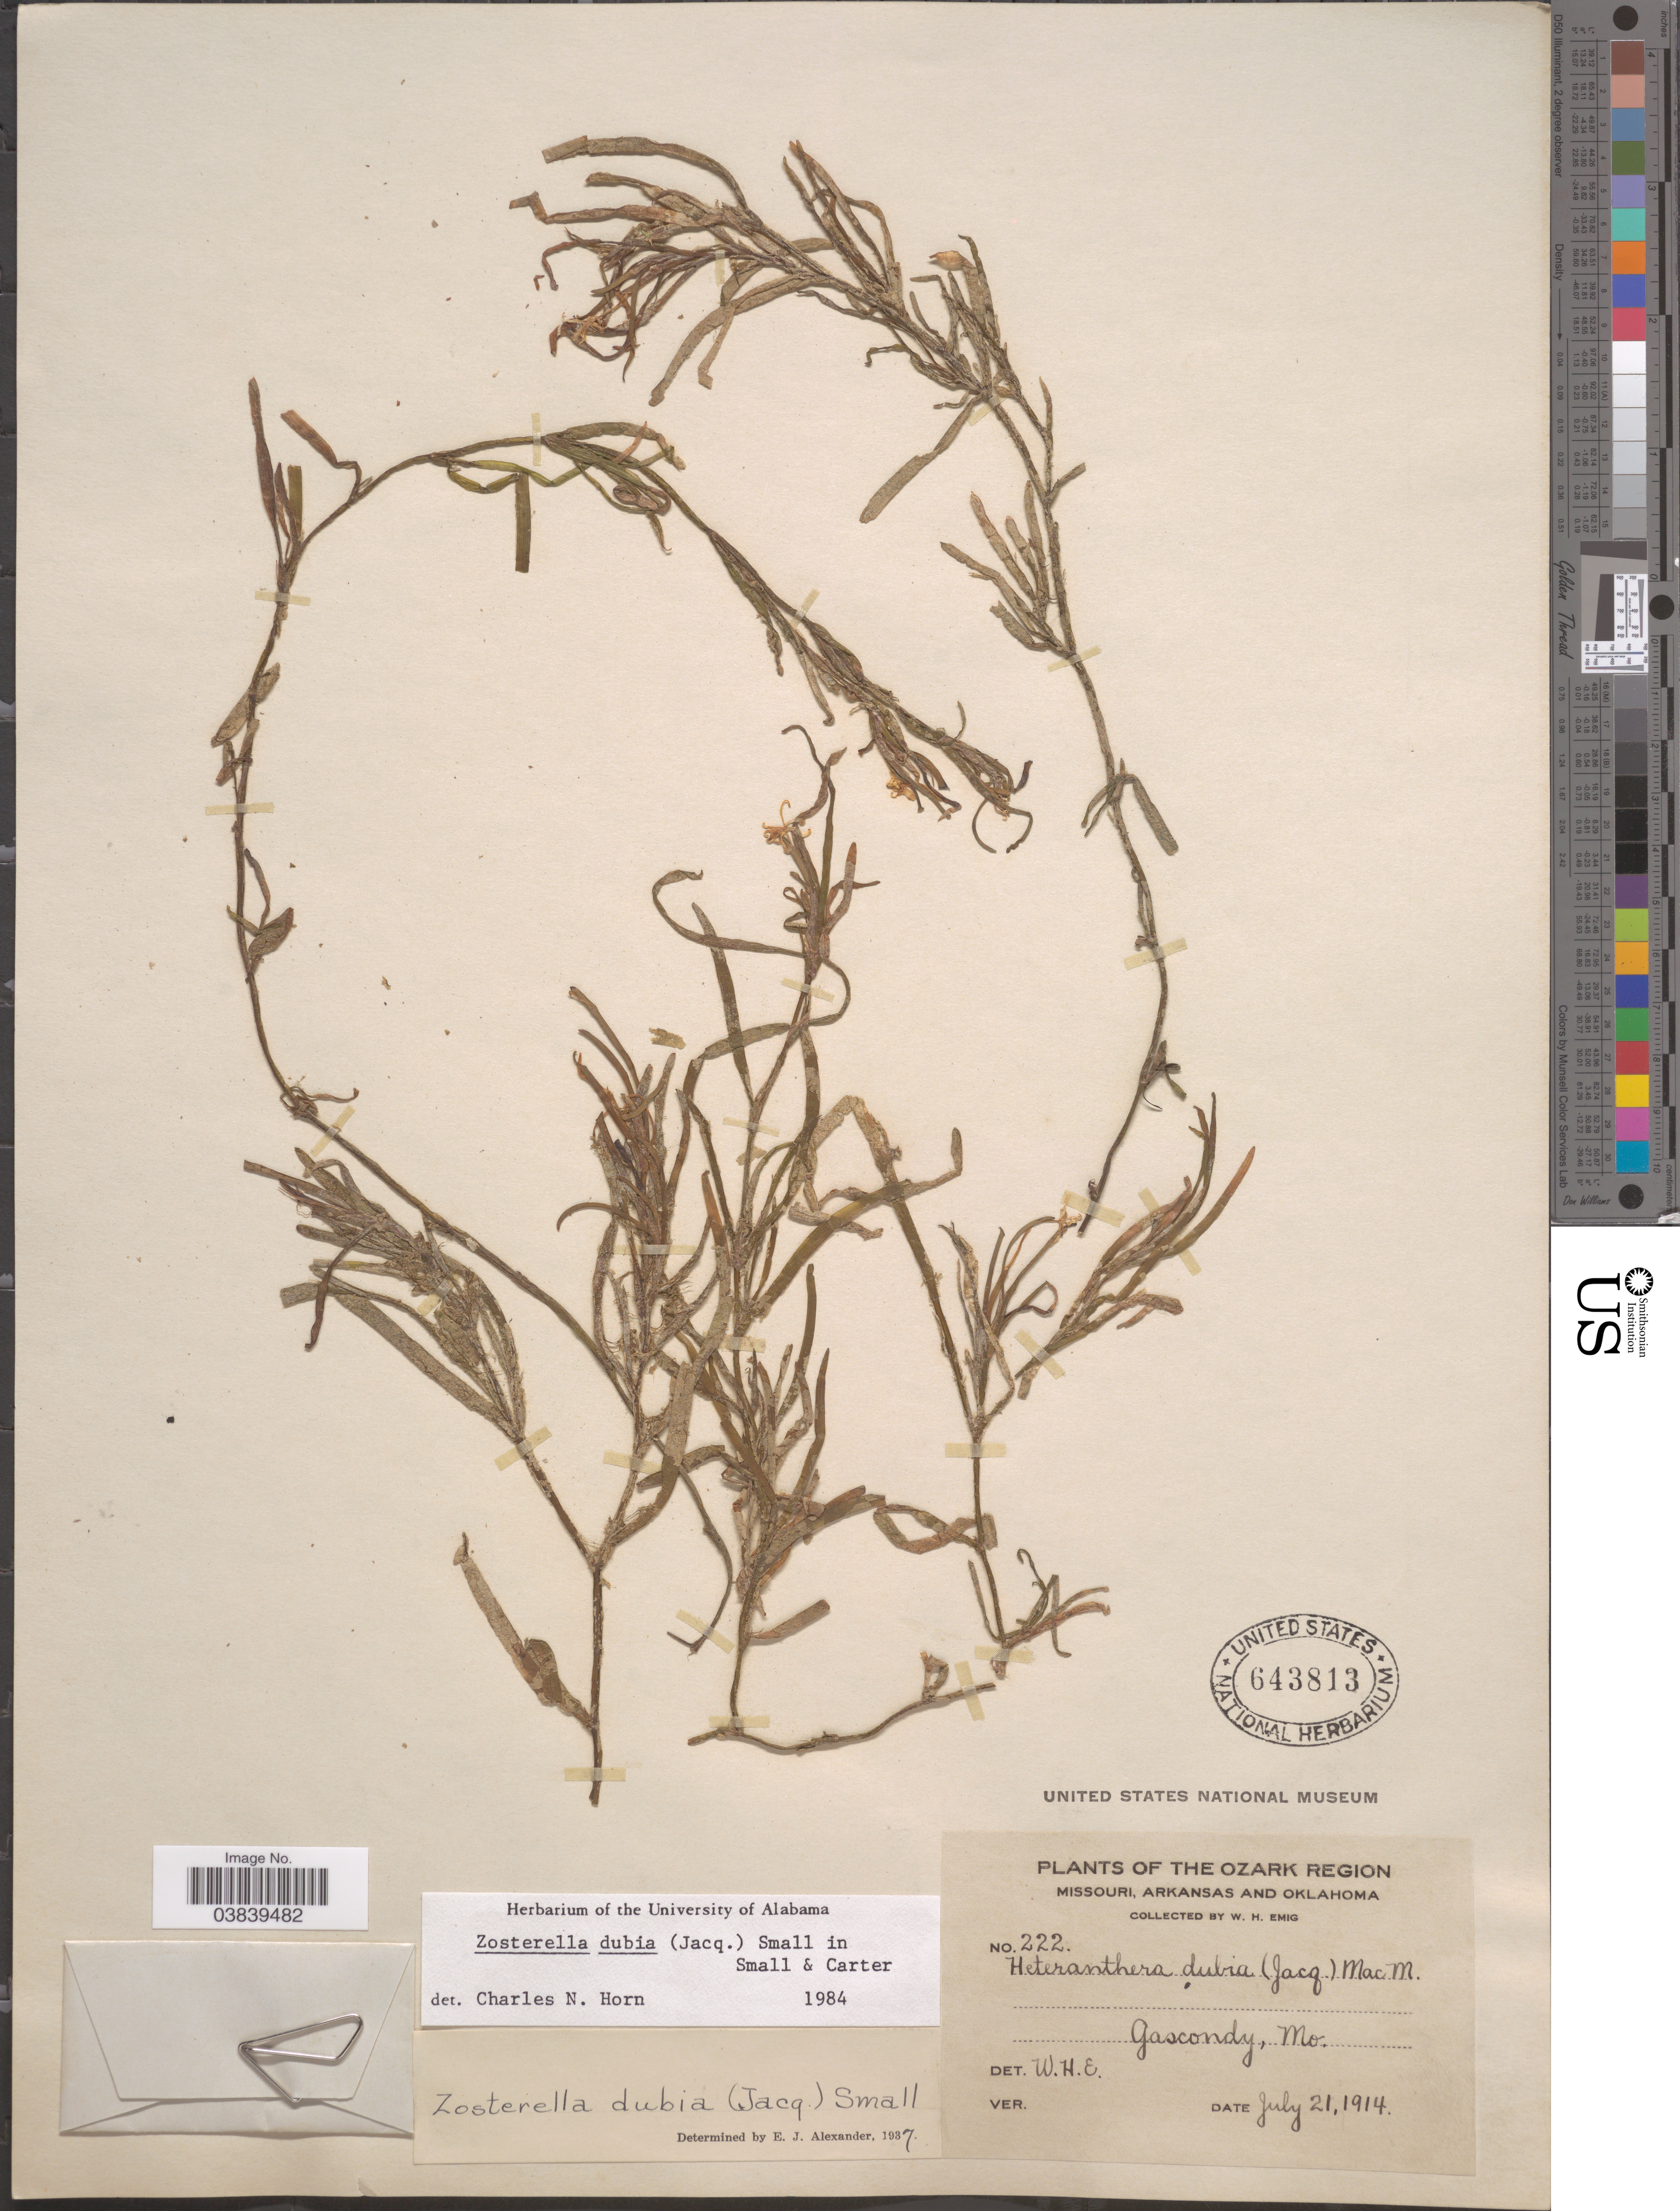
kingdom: Plantae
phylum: Tracheophyta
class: Liliopsida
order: Commelinales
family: Pontederiaceae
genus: Heteranthera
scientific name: Heteranthera dubia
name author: (Jacq.) MacMill.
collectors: W. H. Emig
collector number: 222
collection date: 1914-07-21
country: United States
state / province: Missouri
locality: The Ozark Region. Gascondy.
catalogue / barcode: US 643813